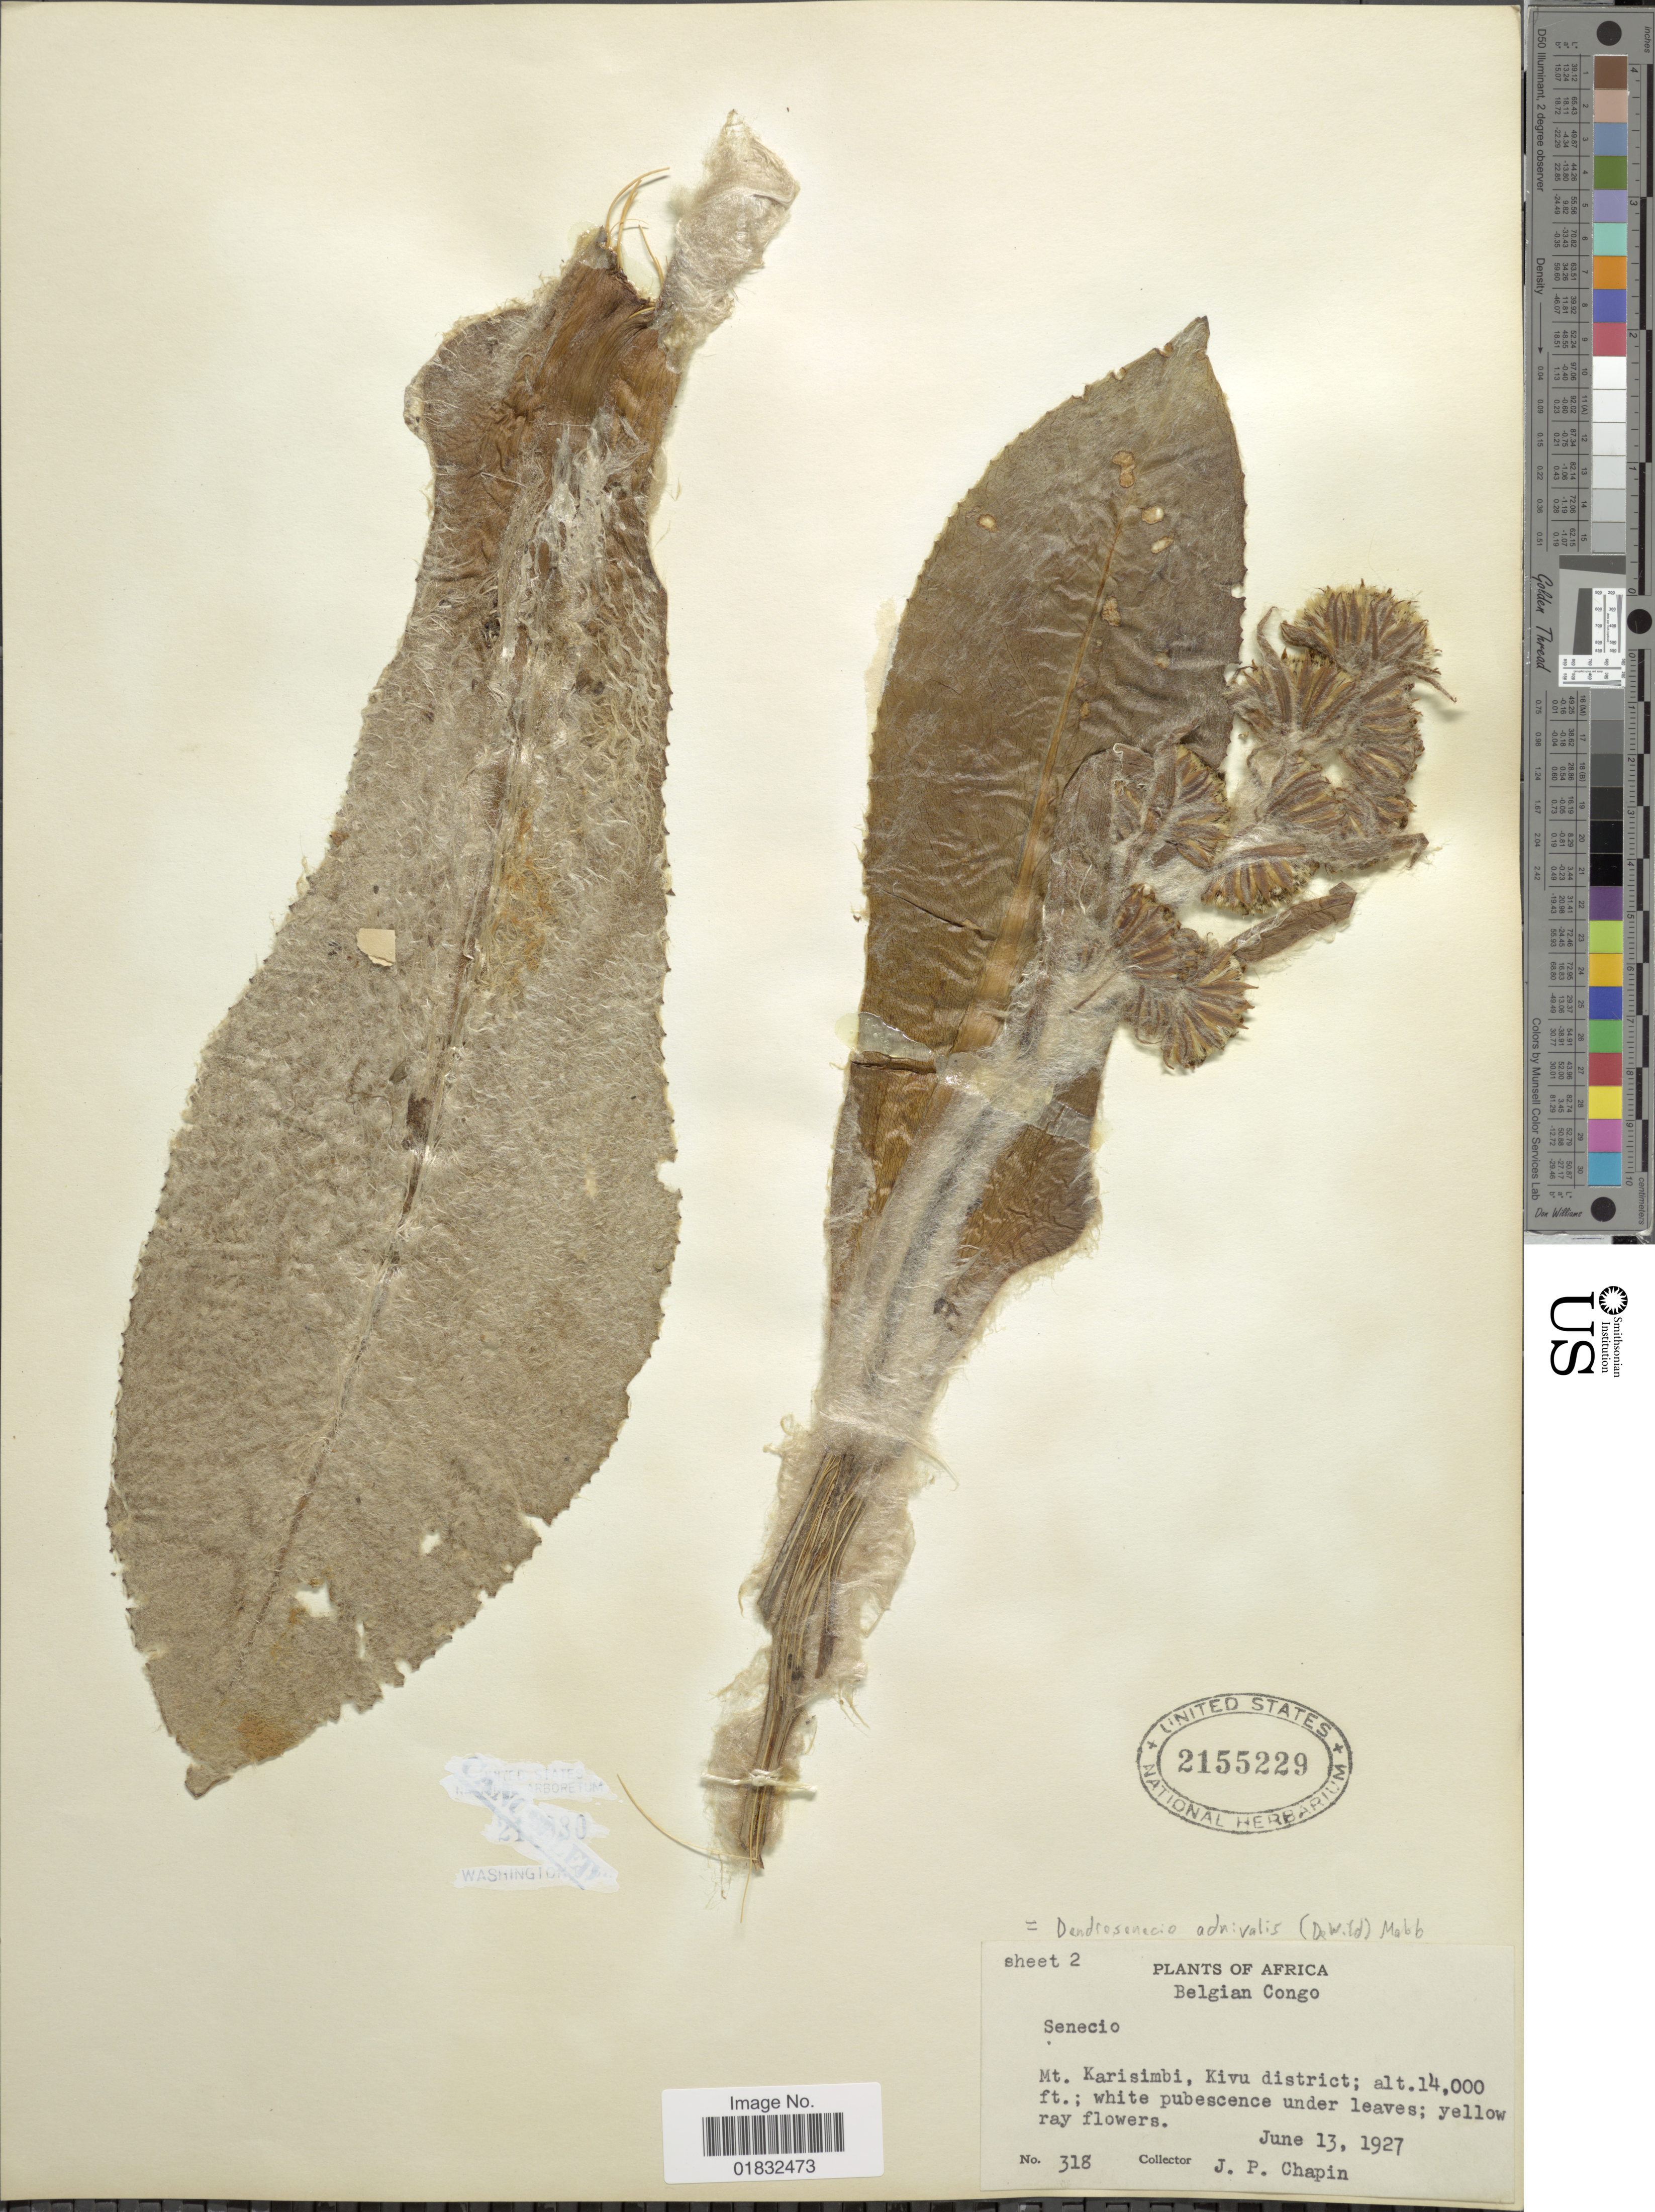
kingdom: Plantae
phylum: Tracheophyta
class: Magnoliopsida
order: Asterales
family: Asteraceae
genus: Dendrosenecio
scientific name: Dendrosenecio adnivalis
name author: (Stapf) E.B. Knox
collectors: J. Chapin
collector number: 318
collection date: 1927-06-13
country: Congo, Democratic Republic of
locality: Belgian Congo, Mt. Karisimbi, Kivu district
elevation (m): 4267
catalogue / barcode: US 2155229